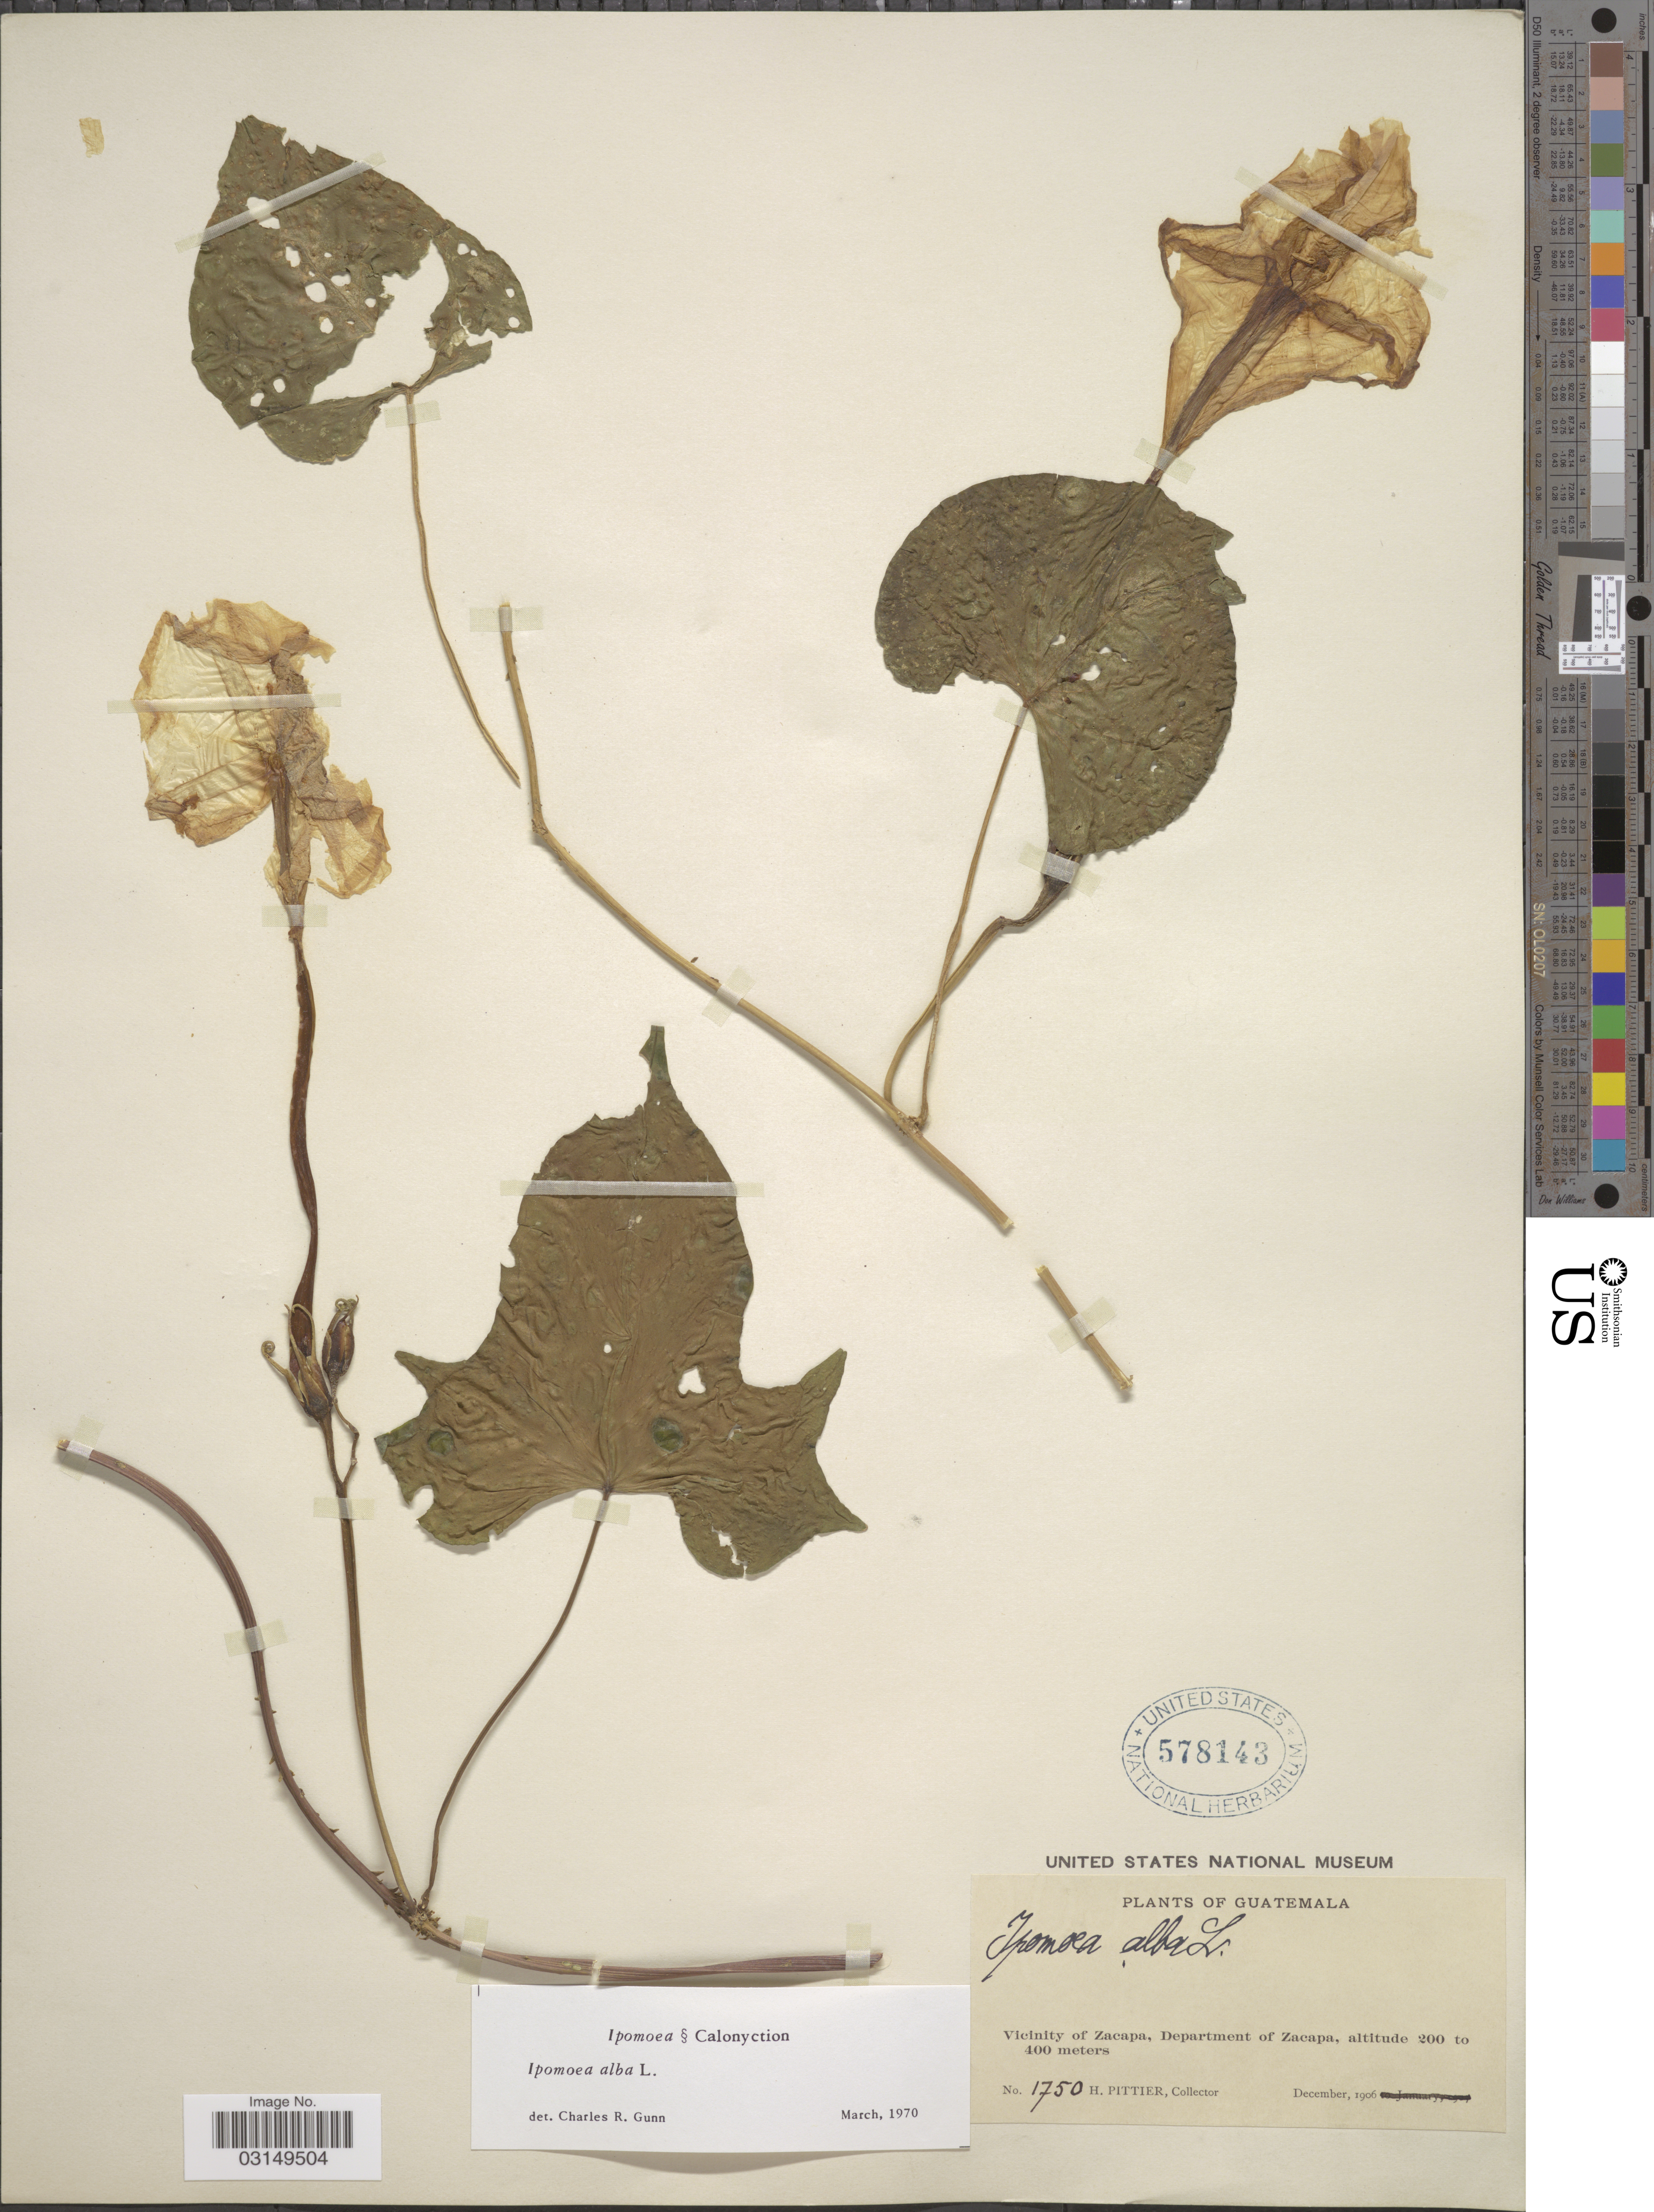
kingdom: Plantae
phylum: Tracheophyta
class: Magnoliopsida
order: Solanales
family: Convolvulaceae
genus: Ipomoea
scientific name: Ipomoea alba L.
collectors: H. F. Pittier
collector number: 1750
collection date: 1906-12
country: Guatemala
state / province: Zacapa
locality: Vicinity of Zacapa, Department of Zacapa.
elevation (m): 200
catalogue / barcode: US 578143